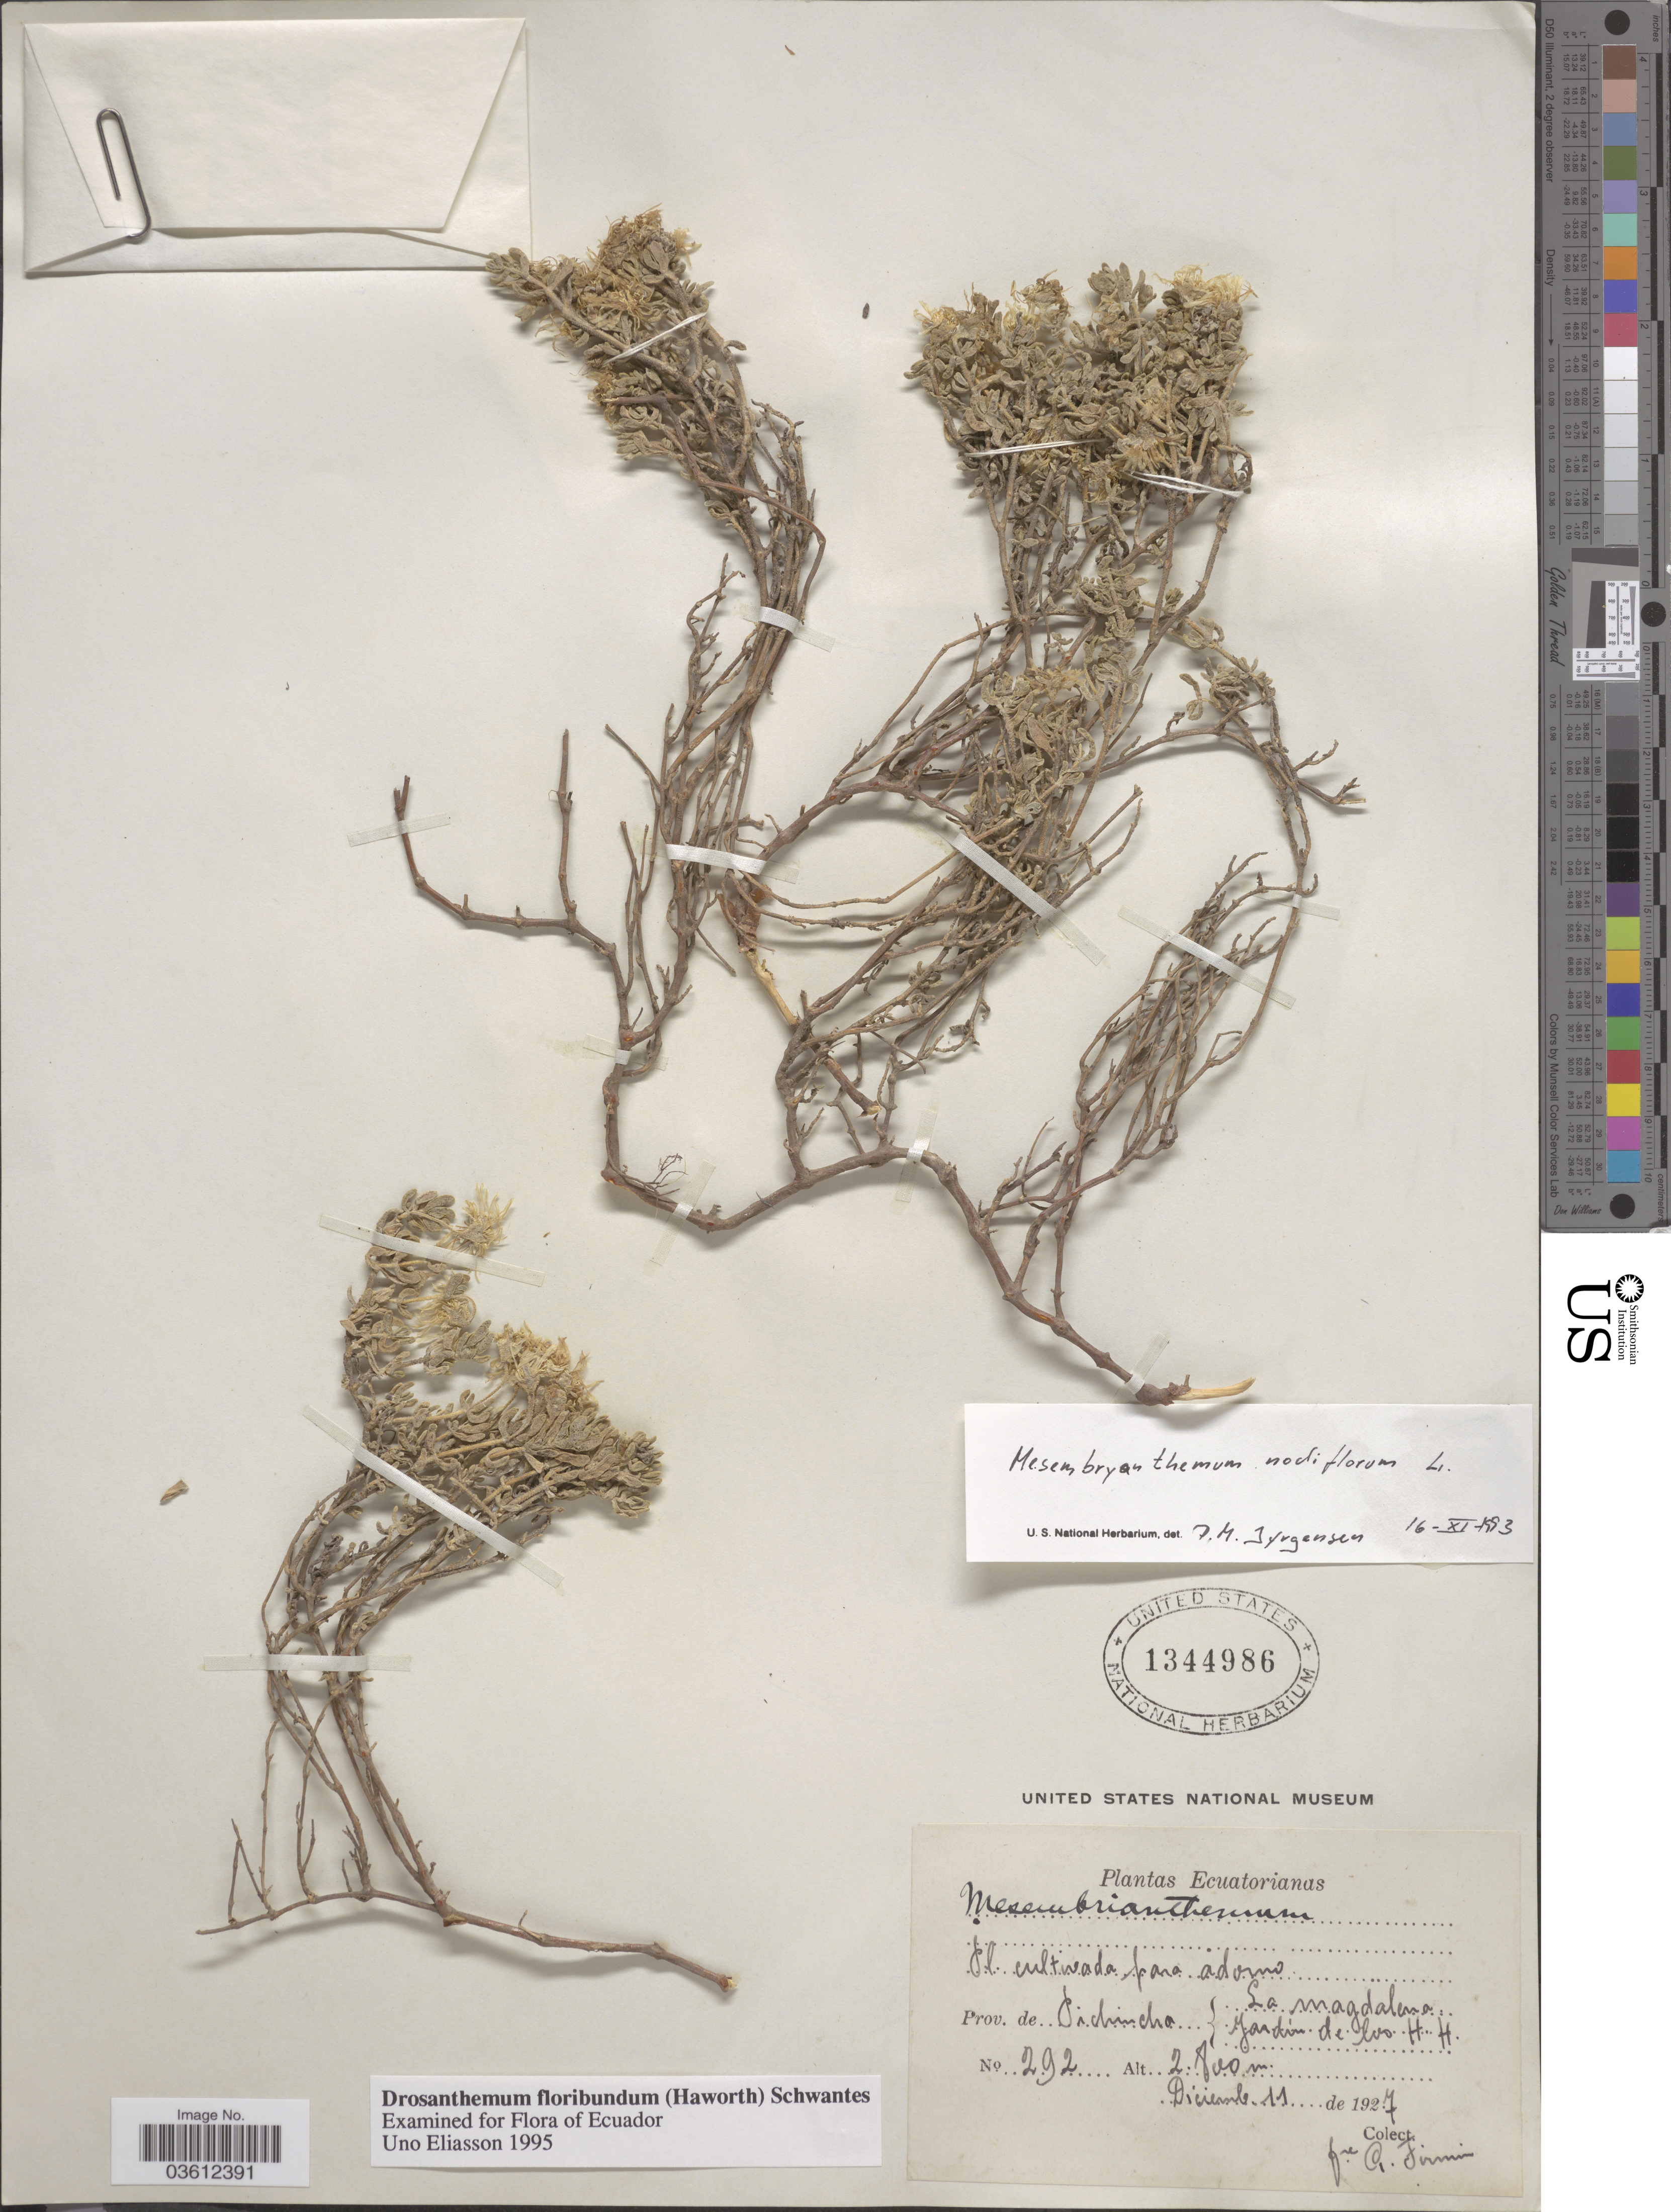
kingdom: Plantae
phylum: Tracheophyta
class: Magnoliopsida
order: Caryophyllales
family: Aizoaceae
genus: Drosanthemum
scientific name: Drosanthemum floribundum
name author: (Haw.) Schwantes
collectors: F. Firmin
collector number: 292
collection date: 1927-12-11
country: Ecuador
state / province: Pichincha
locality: La magdalena Jardín de los H. H.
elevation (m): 2800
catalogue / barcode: US 1344986